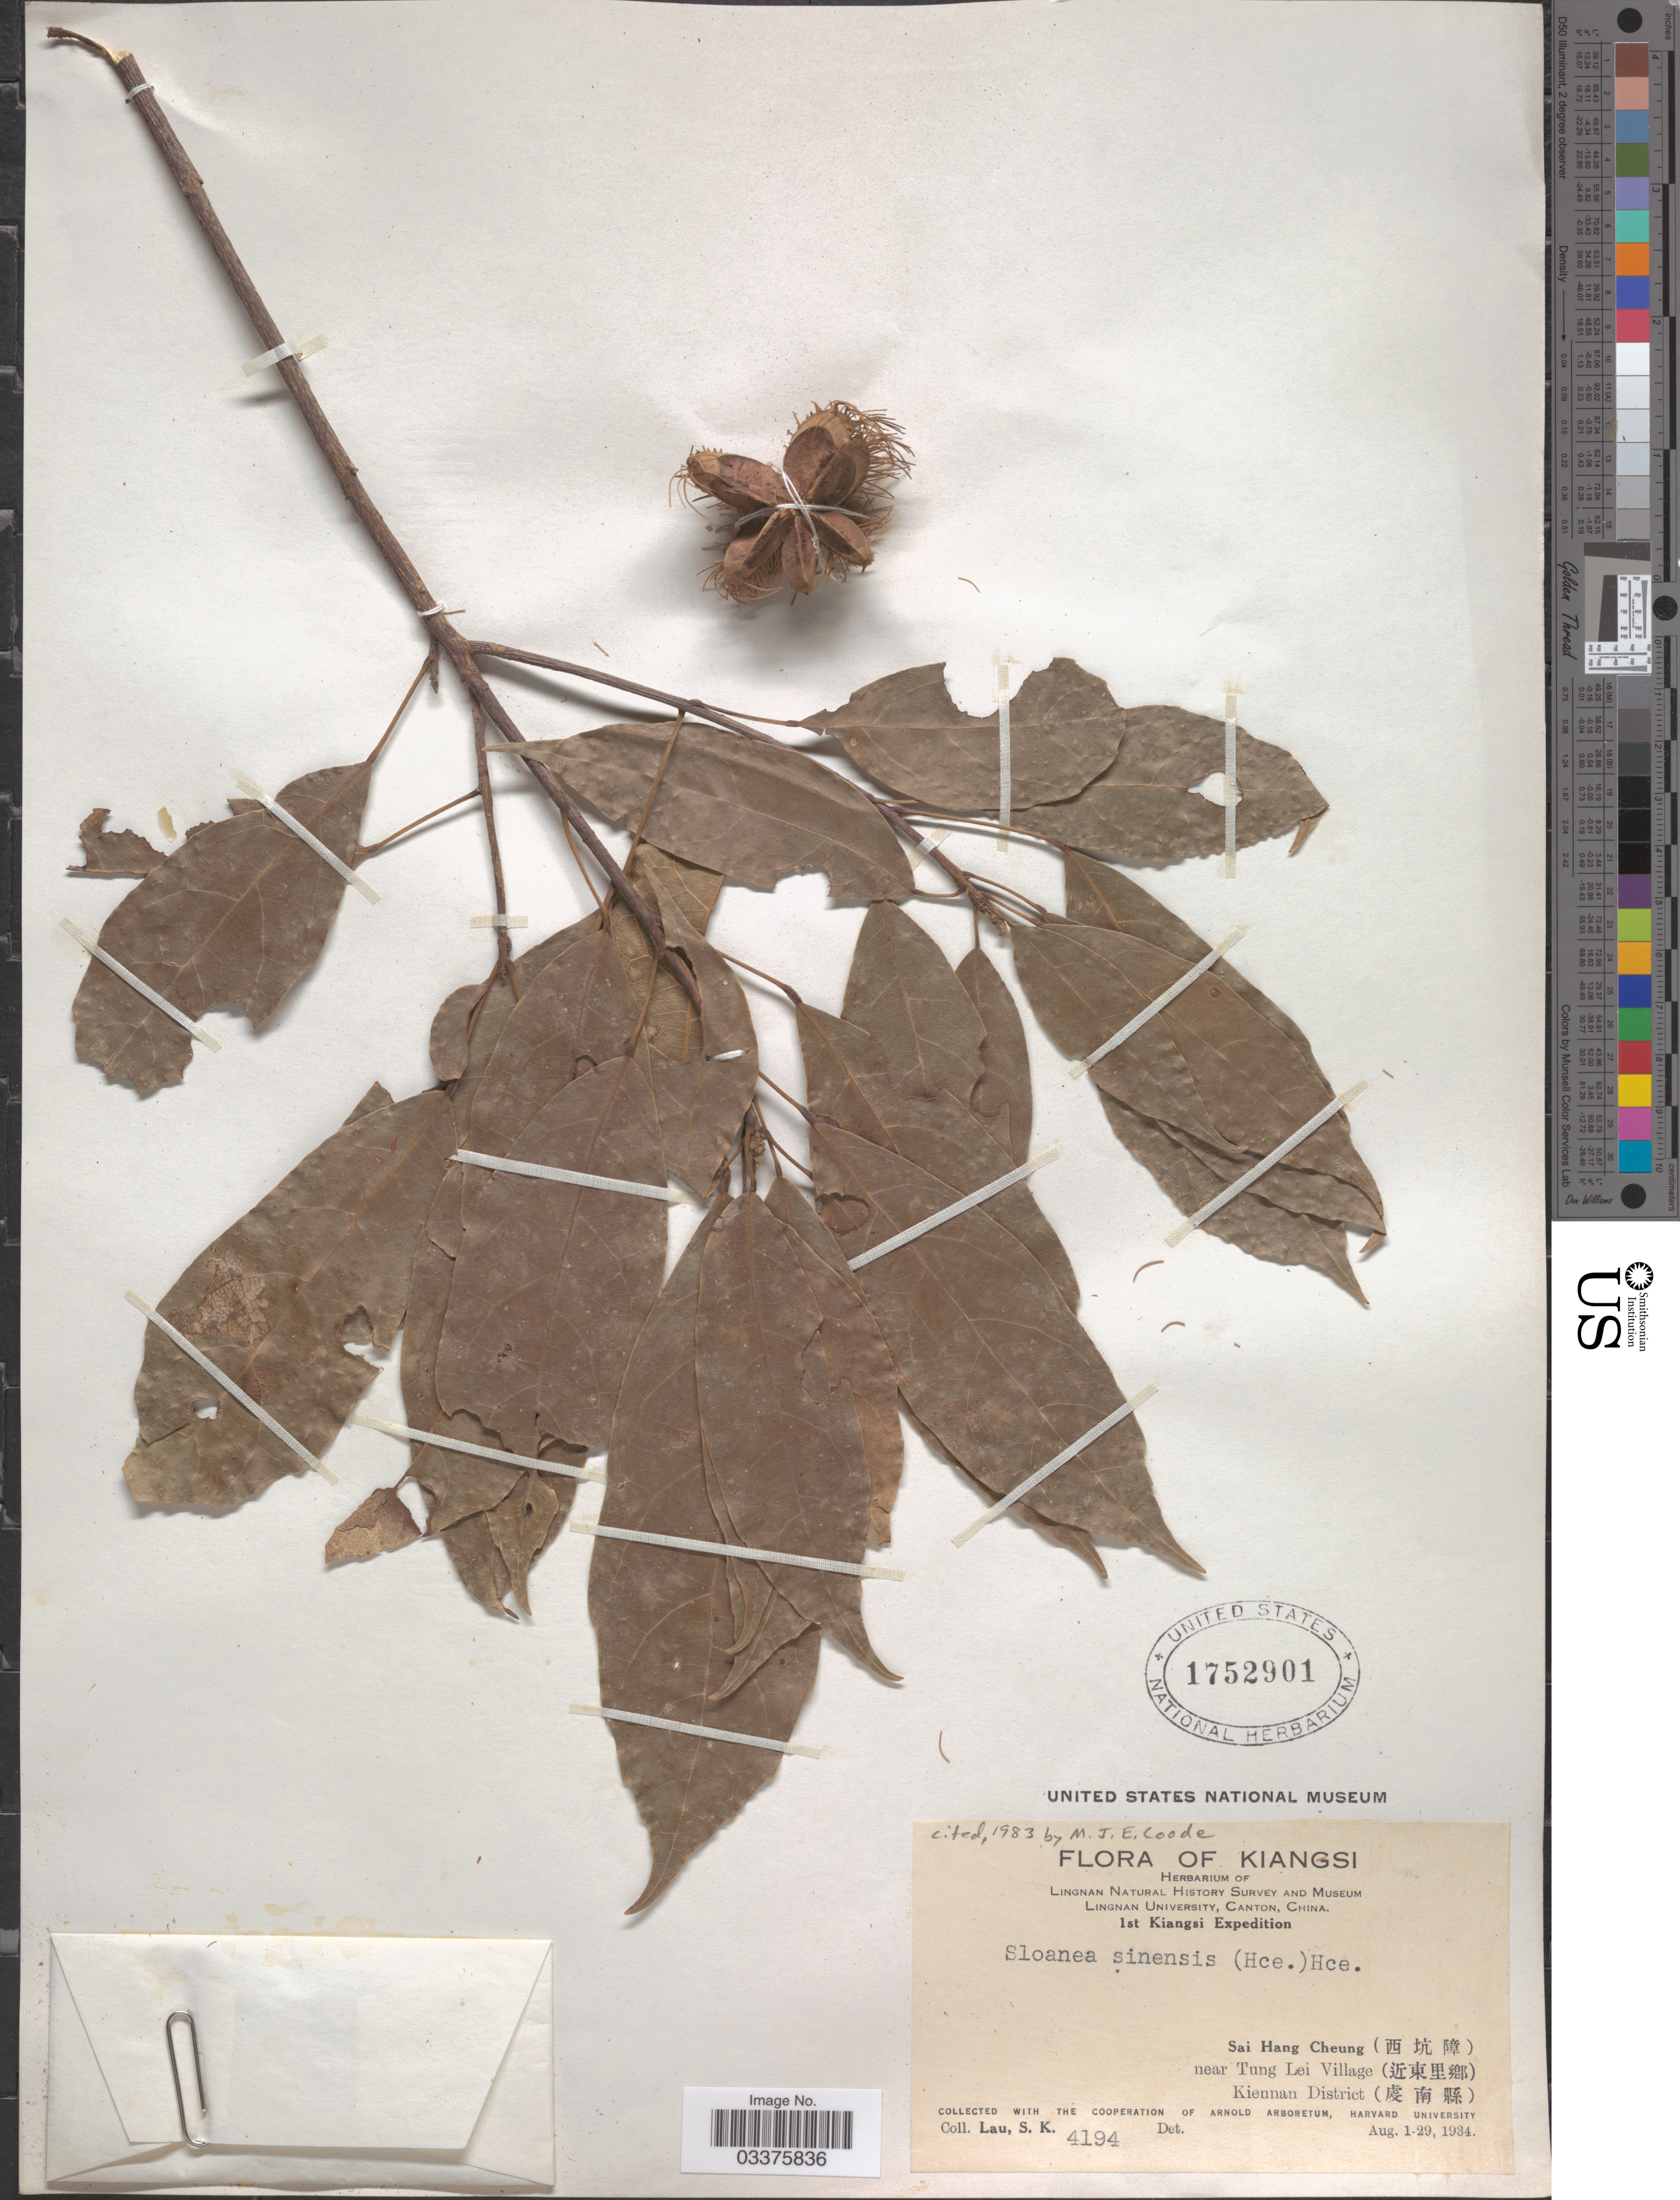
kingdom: Plantae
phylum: Tracheophyta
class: Magnoliopsida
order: Oxalidales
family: Elaeocarpaceae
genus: Sloanea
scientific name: Sloanea sinensis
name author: (Hance) Hu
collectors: S. K. Lau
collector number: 4194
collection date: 1934-08-01/1934-08-29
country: China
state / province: Jiangxi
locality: Kiangsi. Sai Hang Cheung (X) near Tung Lei Village (X) Kiennan District (X).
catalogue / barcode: US 1752901